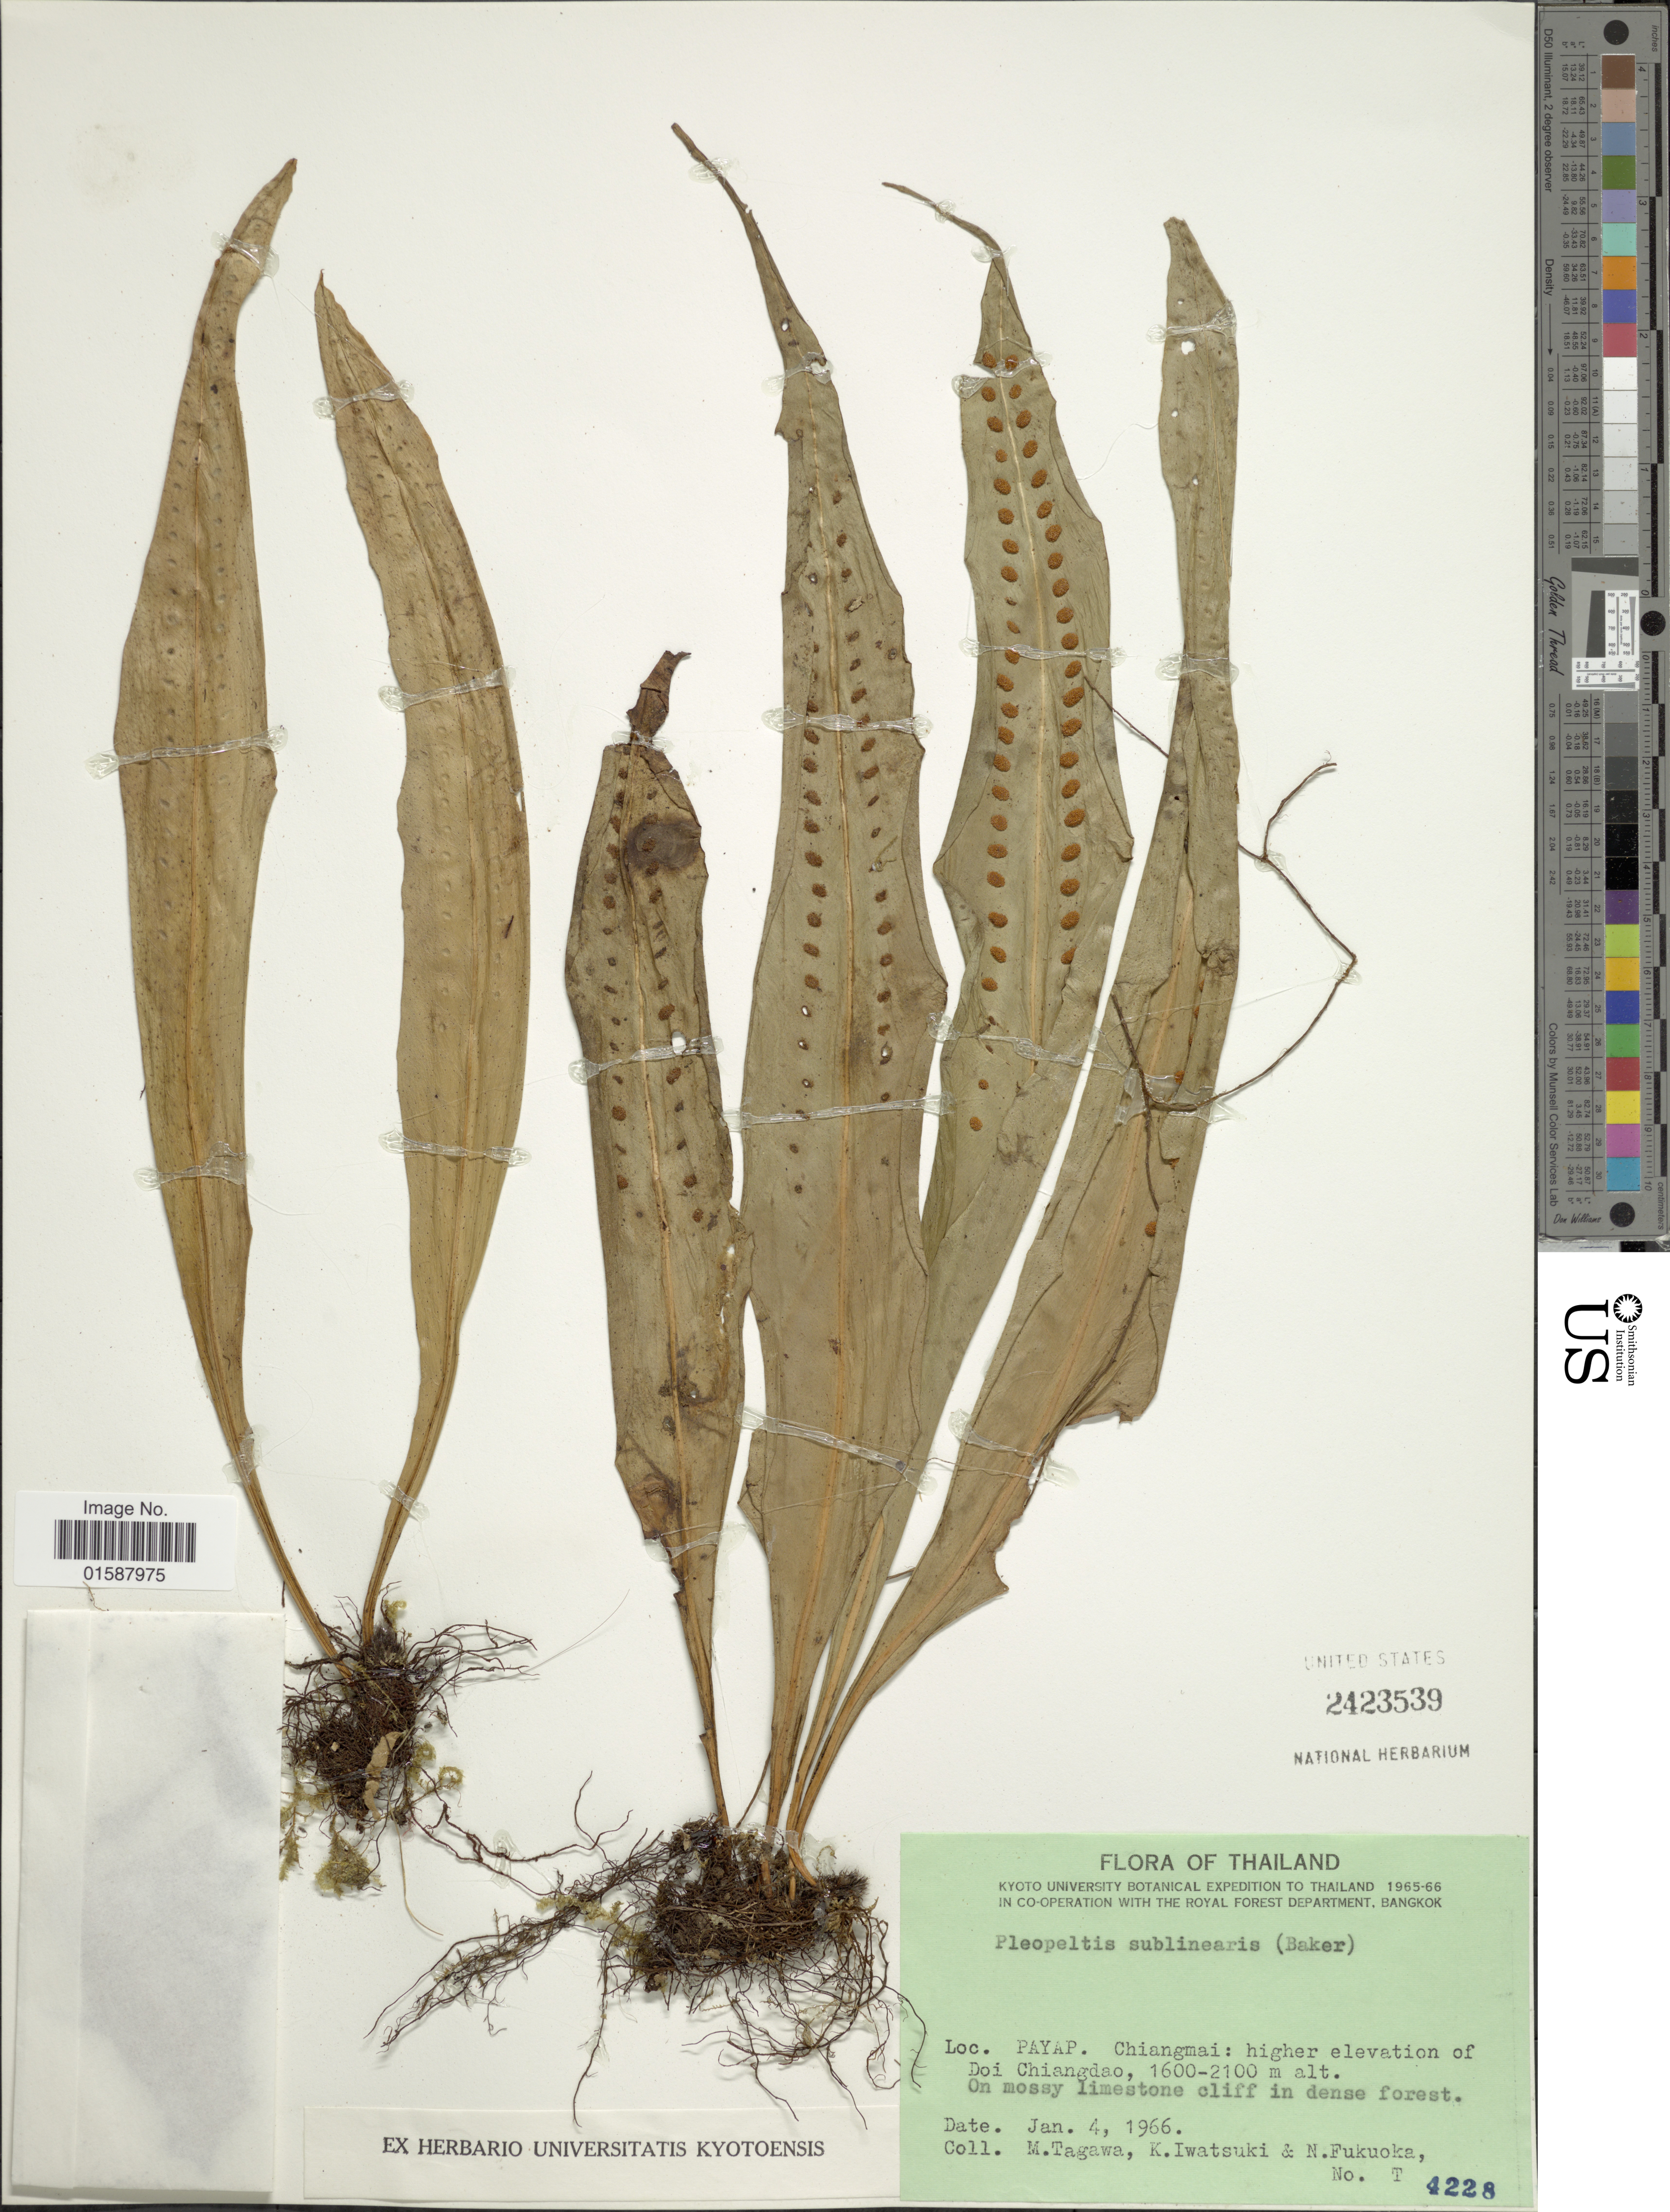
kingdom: Plantae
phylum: Tracheophyta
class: Polypodiopsida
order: Polypodiales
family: Polypodiaceae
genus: Lepisorus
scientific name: Lepisorus sublinearis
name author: (Baker ex Takeda) Ching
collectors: M. Tagawa, K. Iwatsuki & N. Fukuoka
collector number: T4228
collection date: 1966-01-04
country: Thailand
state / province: Chiang Mai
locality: Payap. higher elevation of Doi Chiangdao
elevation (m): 1600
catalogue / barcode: US 2423539